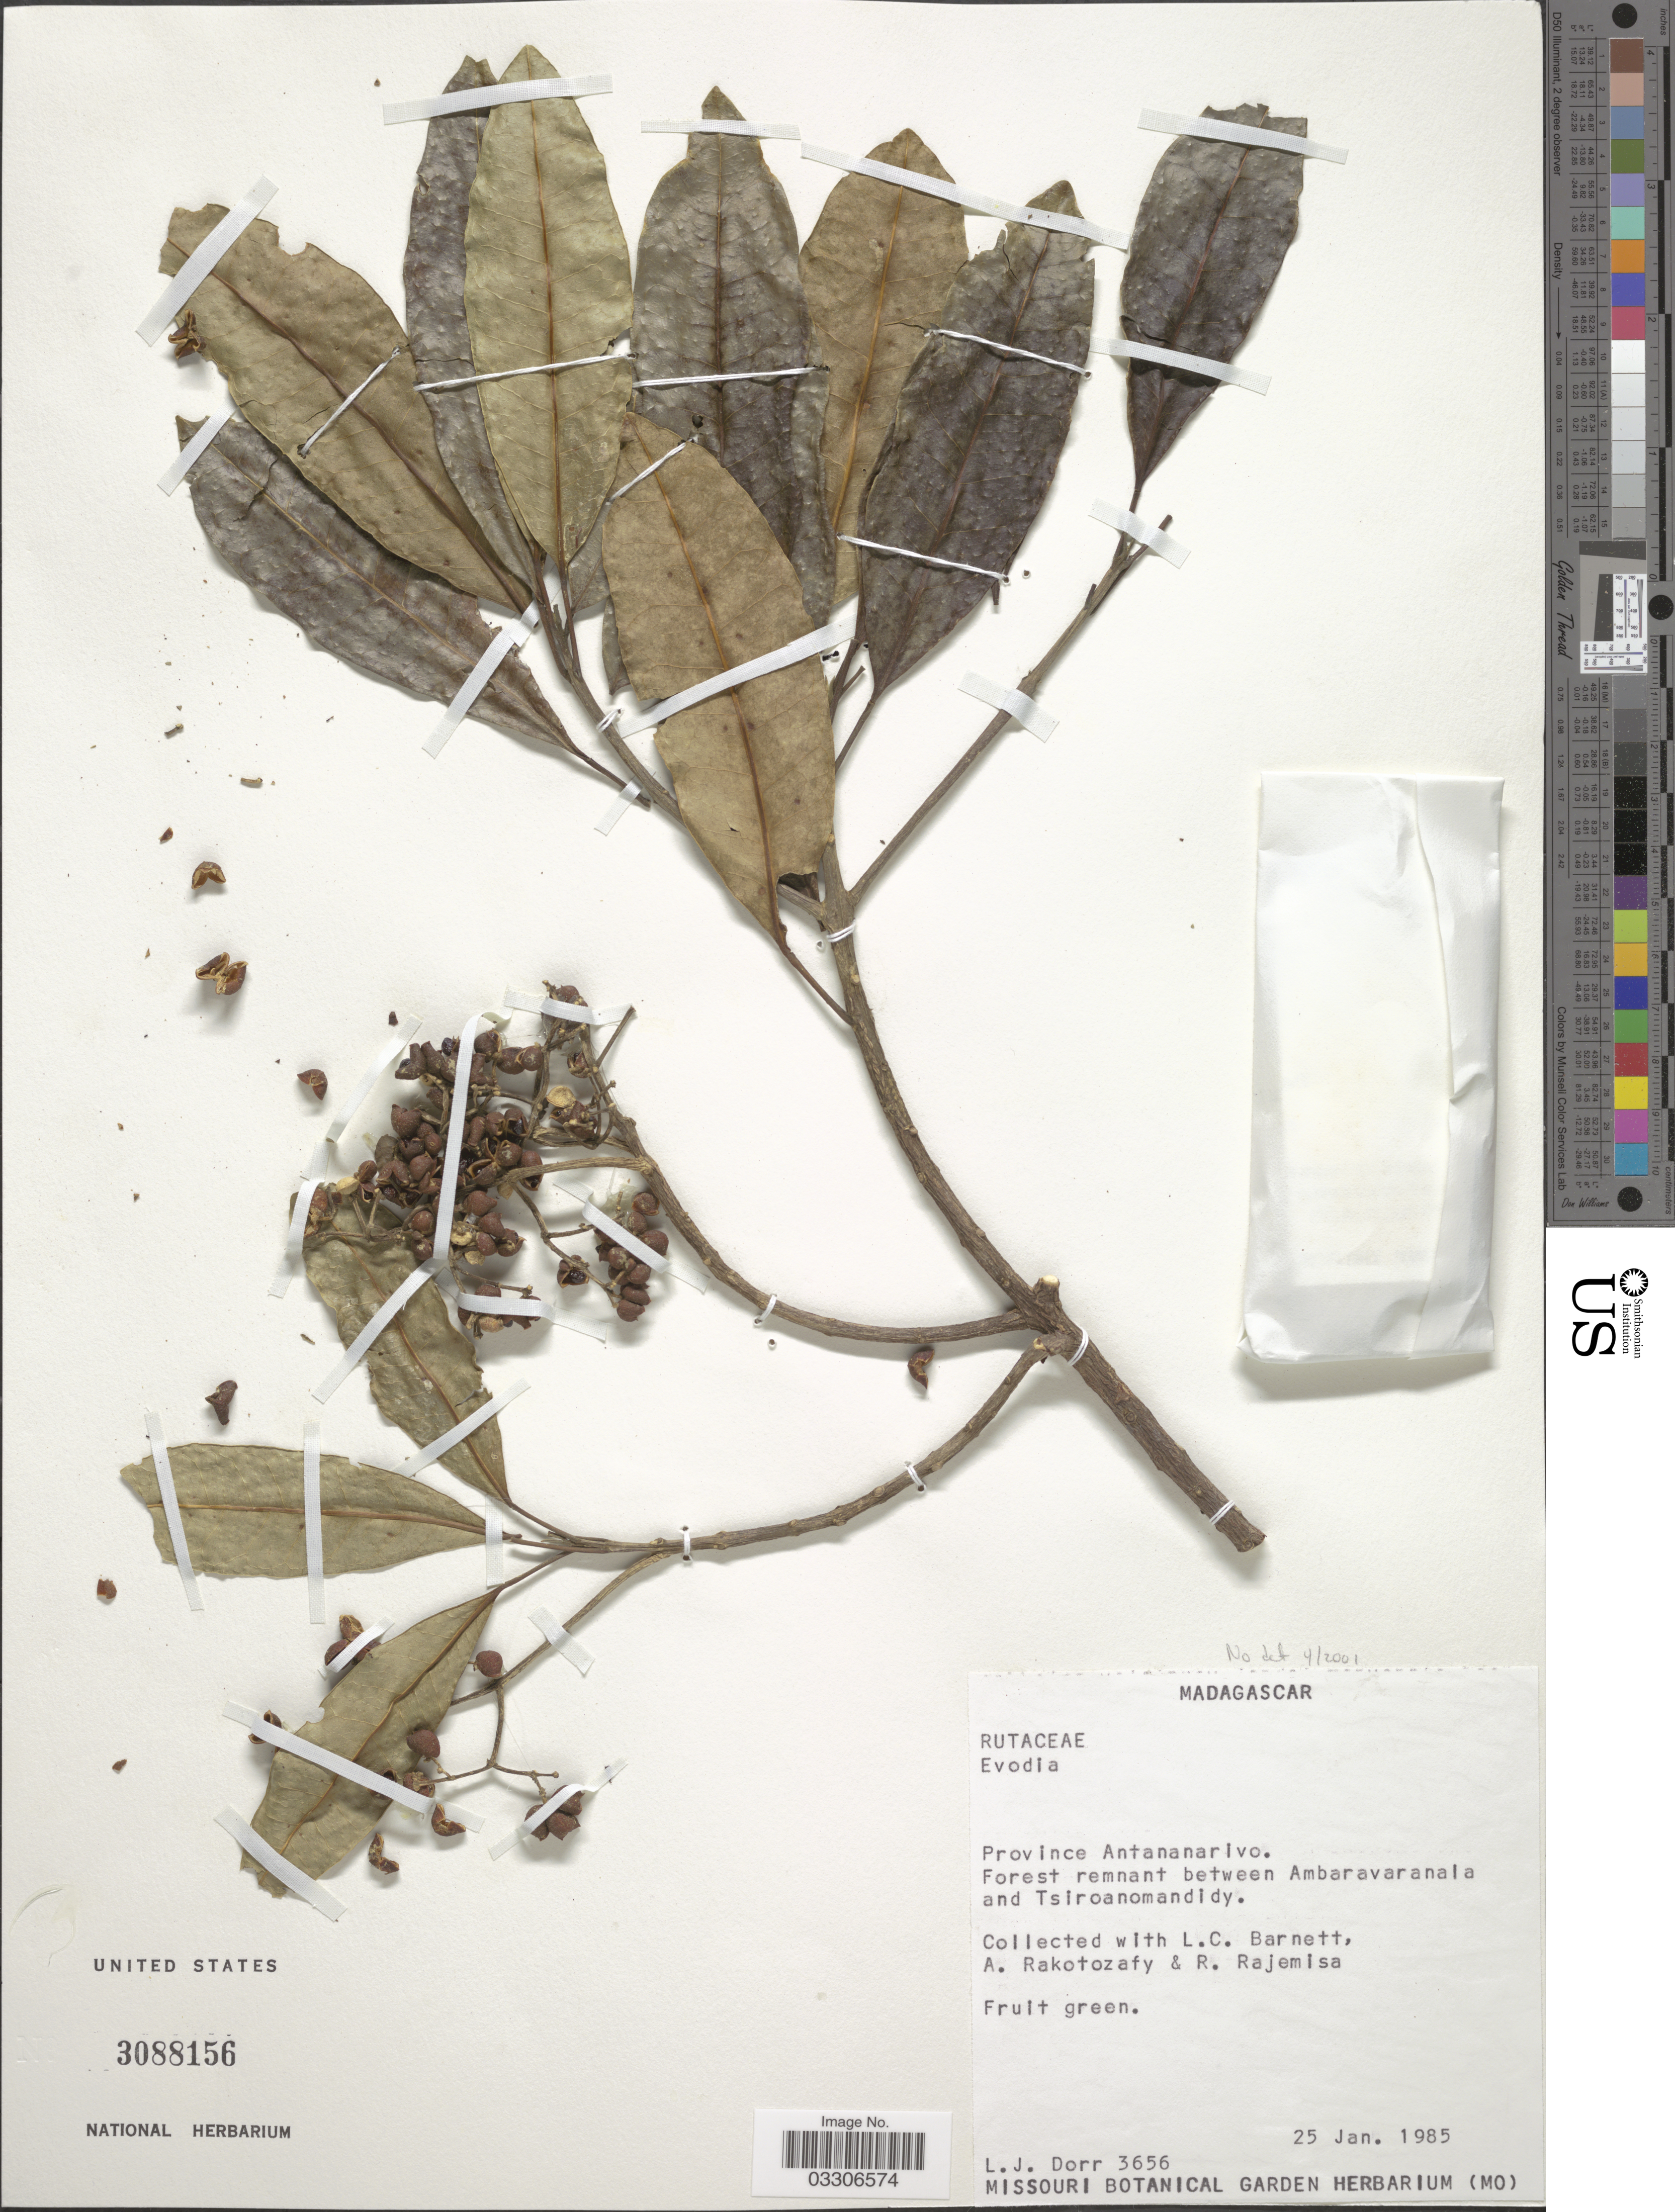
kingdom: Plantae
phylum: Tracheophyta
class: Magnoliopsida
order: Sapindales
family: Rutaceae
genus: Melicope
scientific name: Melicope madagascariensis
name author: (Baker) T.G. Hartley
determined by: Rabarimanarivo, M.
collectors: L. J. Dorr, L. C. Barnett, A. Rakotozafy & R. Rajemisa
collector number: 3656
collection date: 1985-01-25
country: Madagascar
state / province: Bongolava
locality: Forest remnant between Ambaravaranala and Tsiroanomandidy.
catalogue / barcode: US 3088156